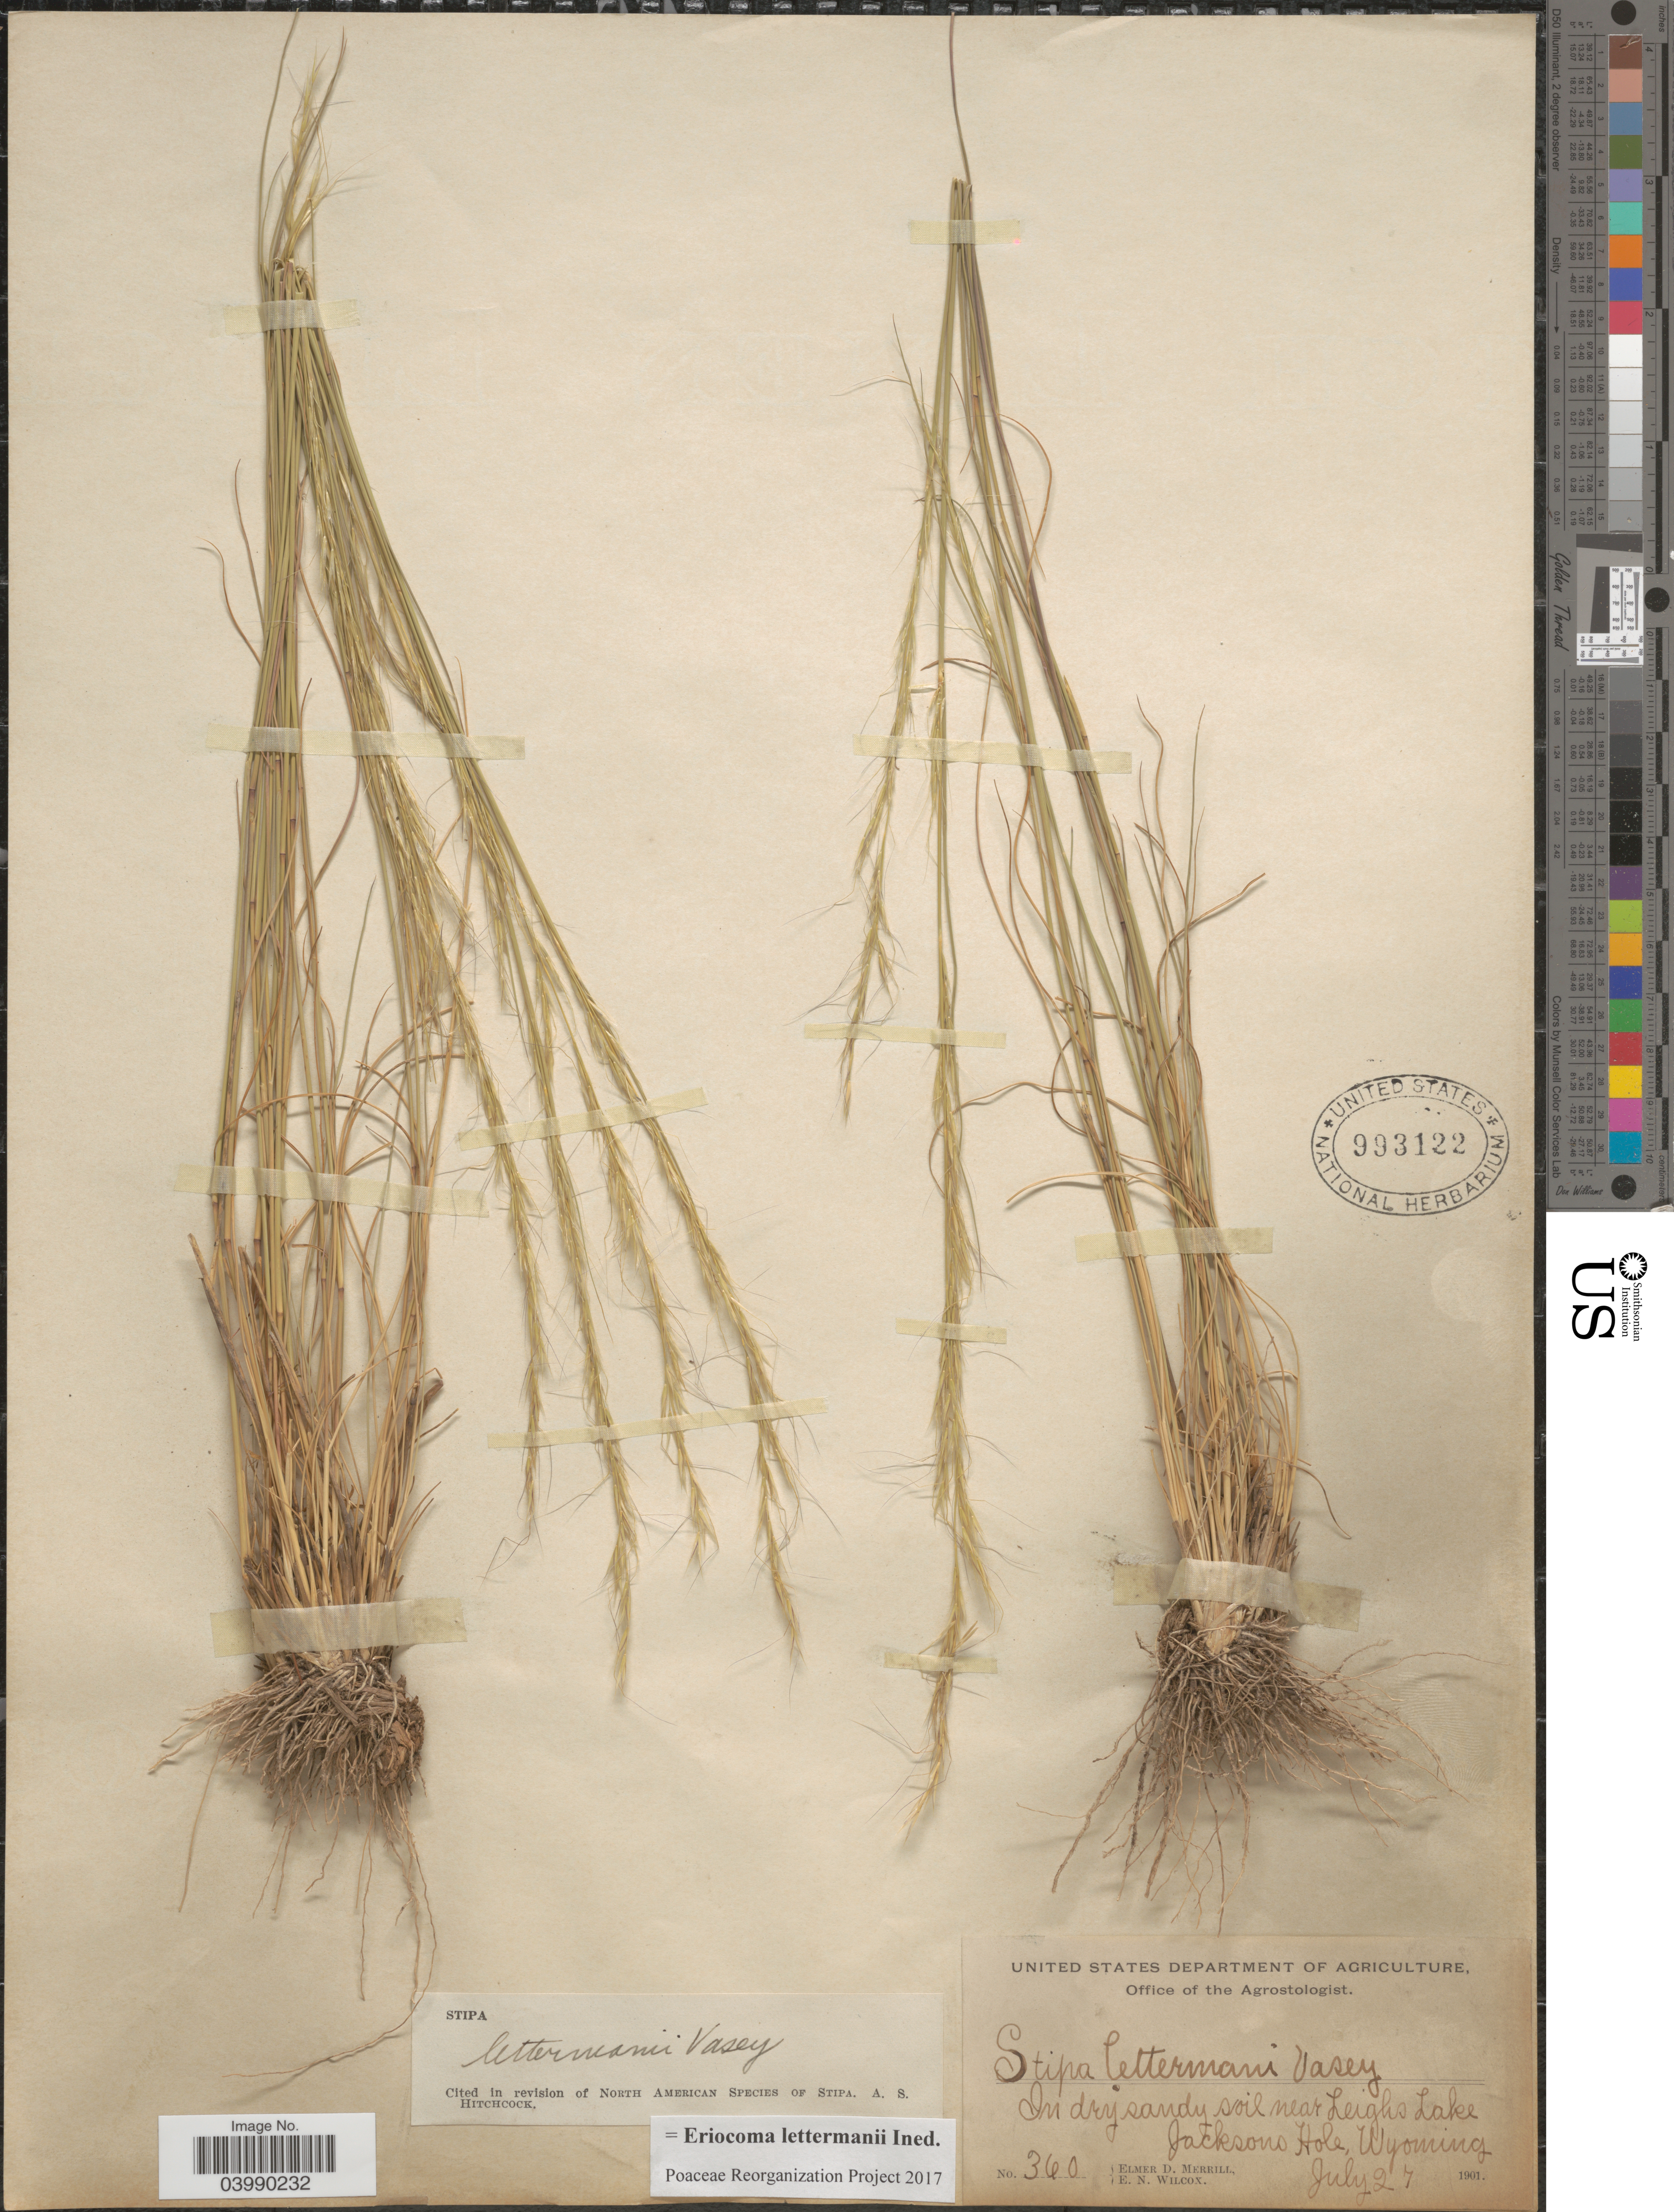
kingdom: Plantae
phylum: Tracheophyta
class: Liliopsida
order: Poales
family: Poaceae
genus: Eriocoma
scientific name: Eriocoma lettermanii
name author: (Vasey) Romasch.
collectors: E. D. Merrill & E. Wilcox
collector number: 360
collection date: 1901-07-27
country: United States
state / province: Wyoming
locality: Near Leighs Lake. Jacksons Hole.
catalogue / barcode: US 993122